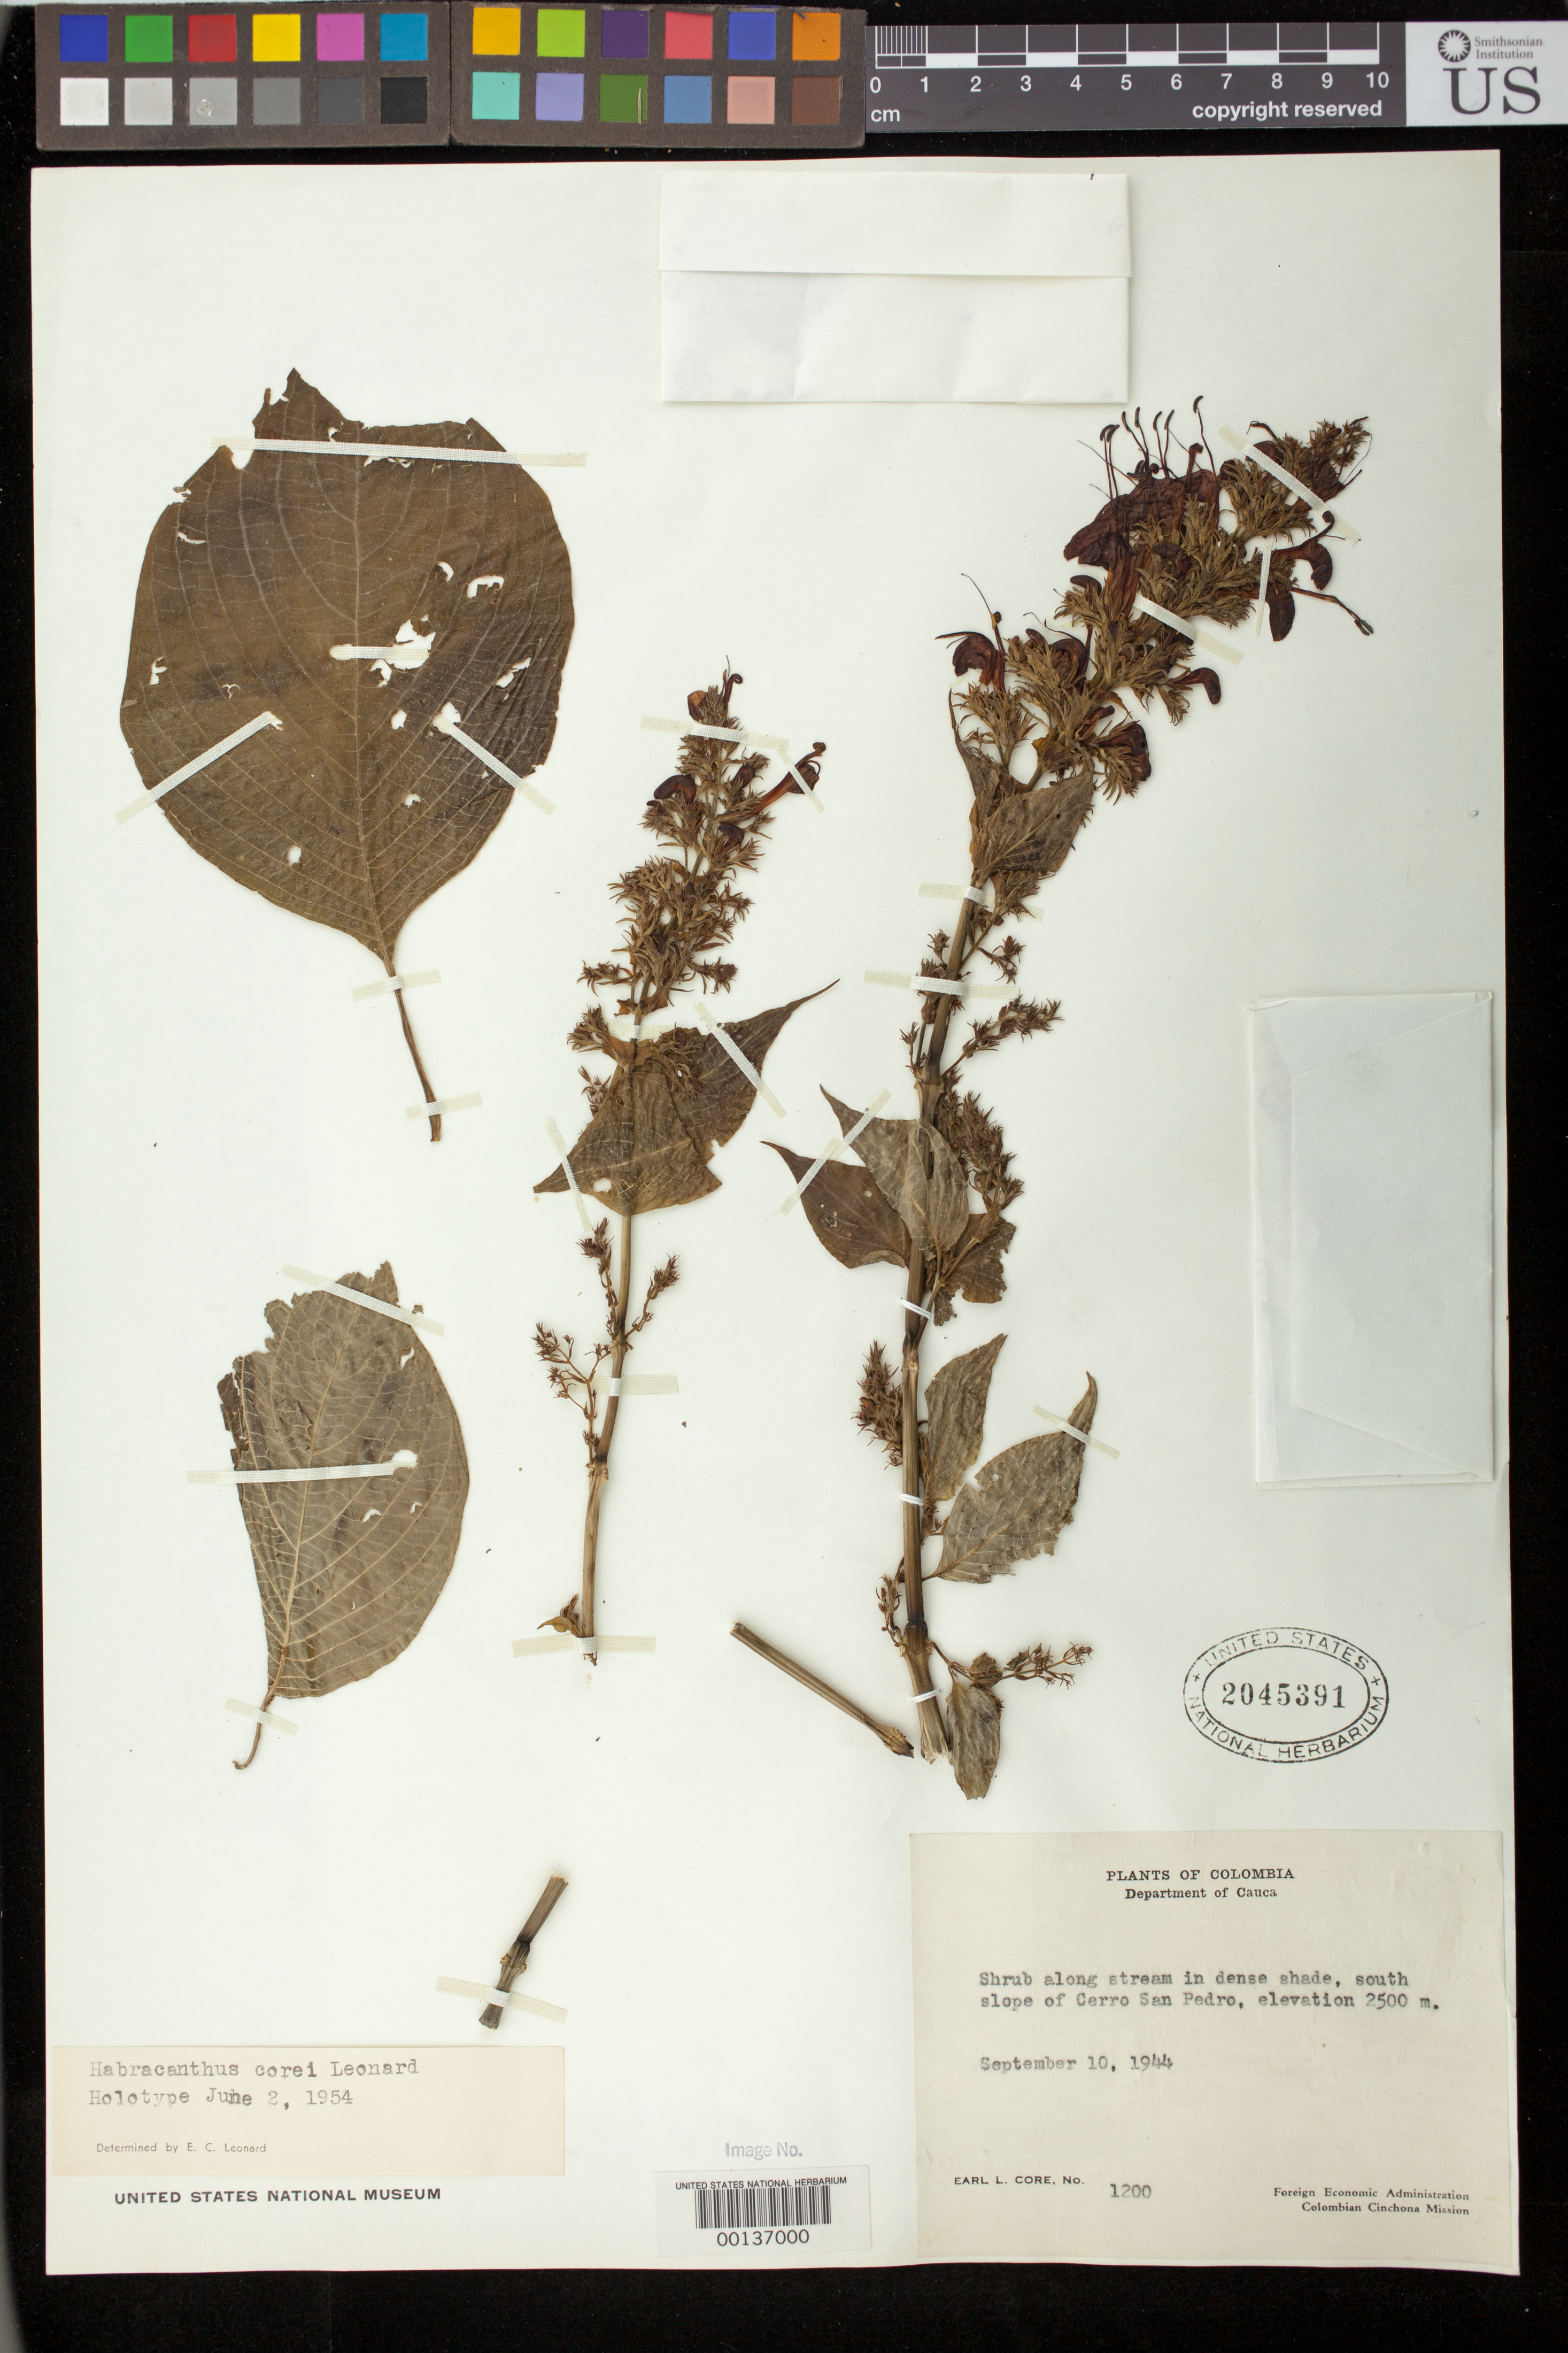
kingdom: Plantae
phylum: Tracheophyta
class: Magnoliopsida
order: Lamiales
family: Acanthaceae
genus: Habracanthus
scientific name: Habracanthus corei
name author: Leonard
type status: Holotype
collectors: E. L. Core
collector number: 1200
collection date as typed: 10 Sep 1944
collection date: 1944-09-10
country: Colombia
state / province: Cauca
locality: South slope of Cerro San Pedro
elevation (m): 2500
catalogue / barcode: US 2045391